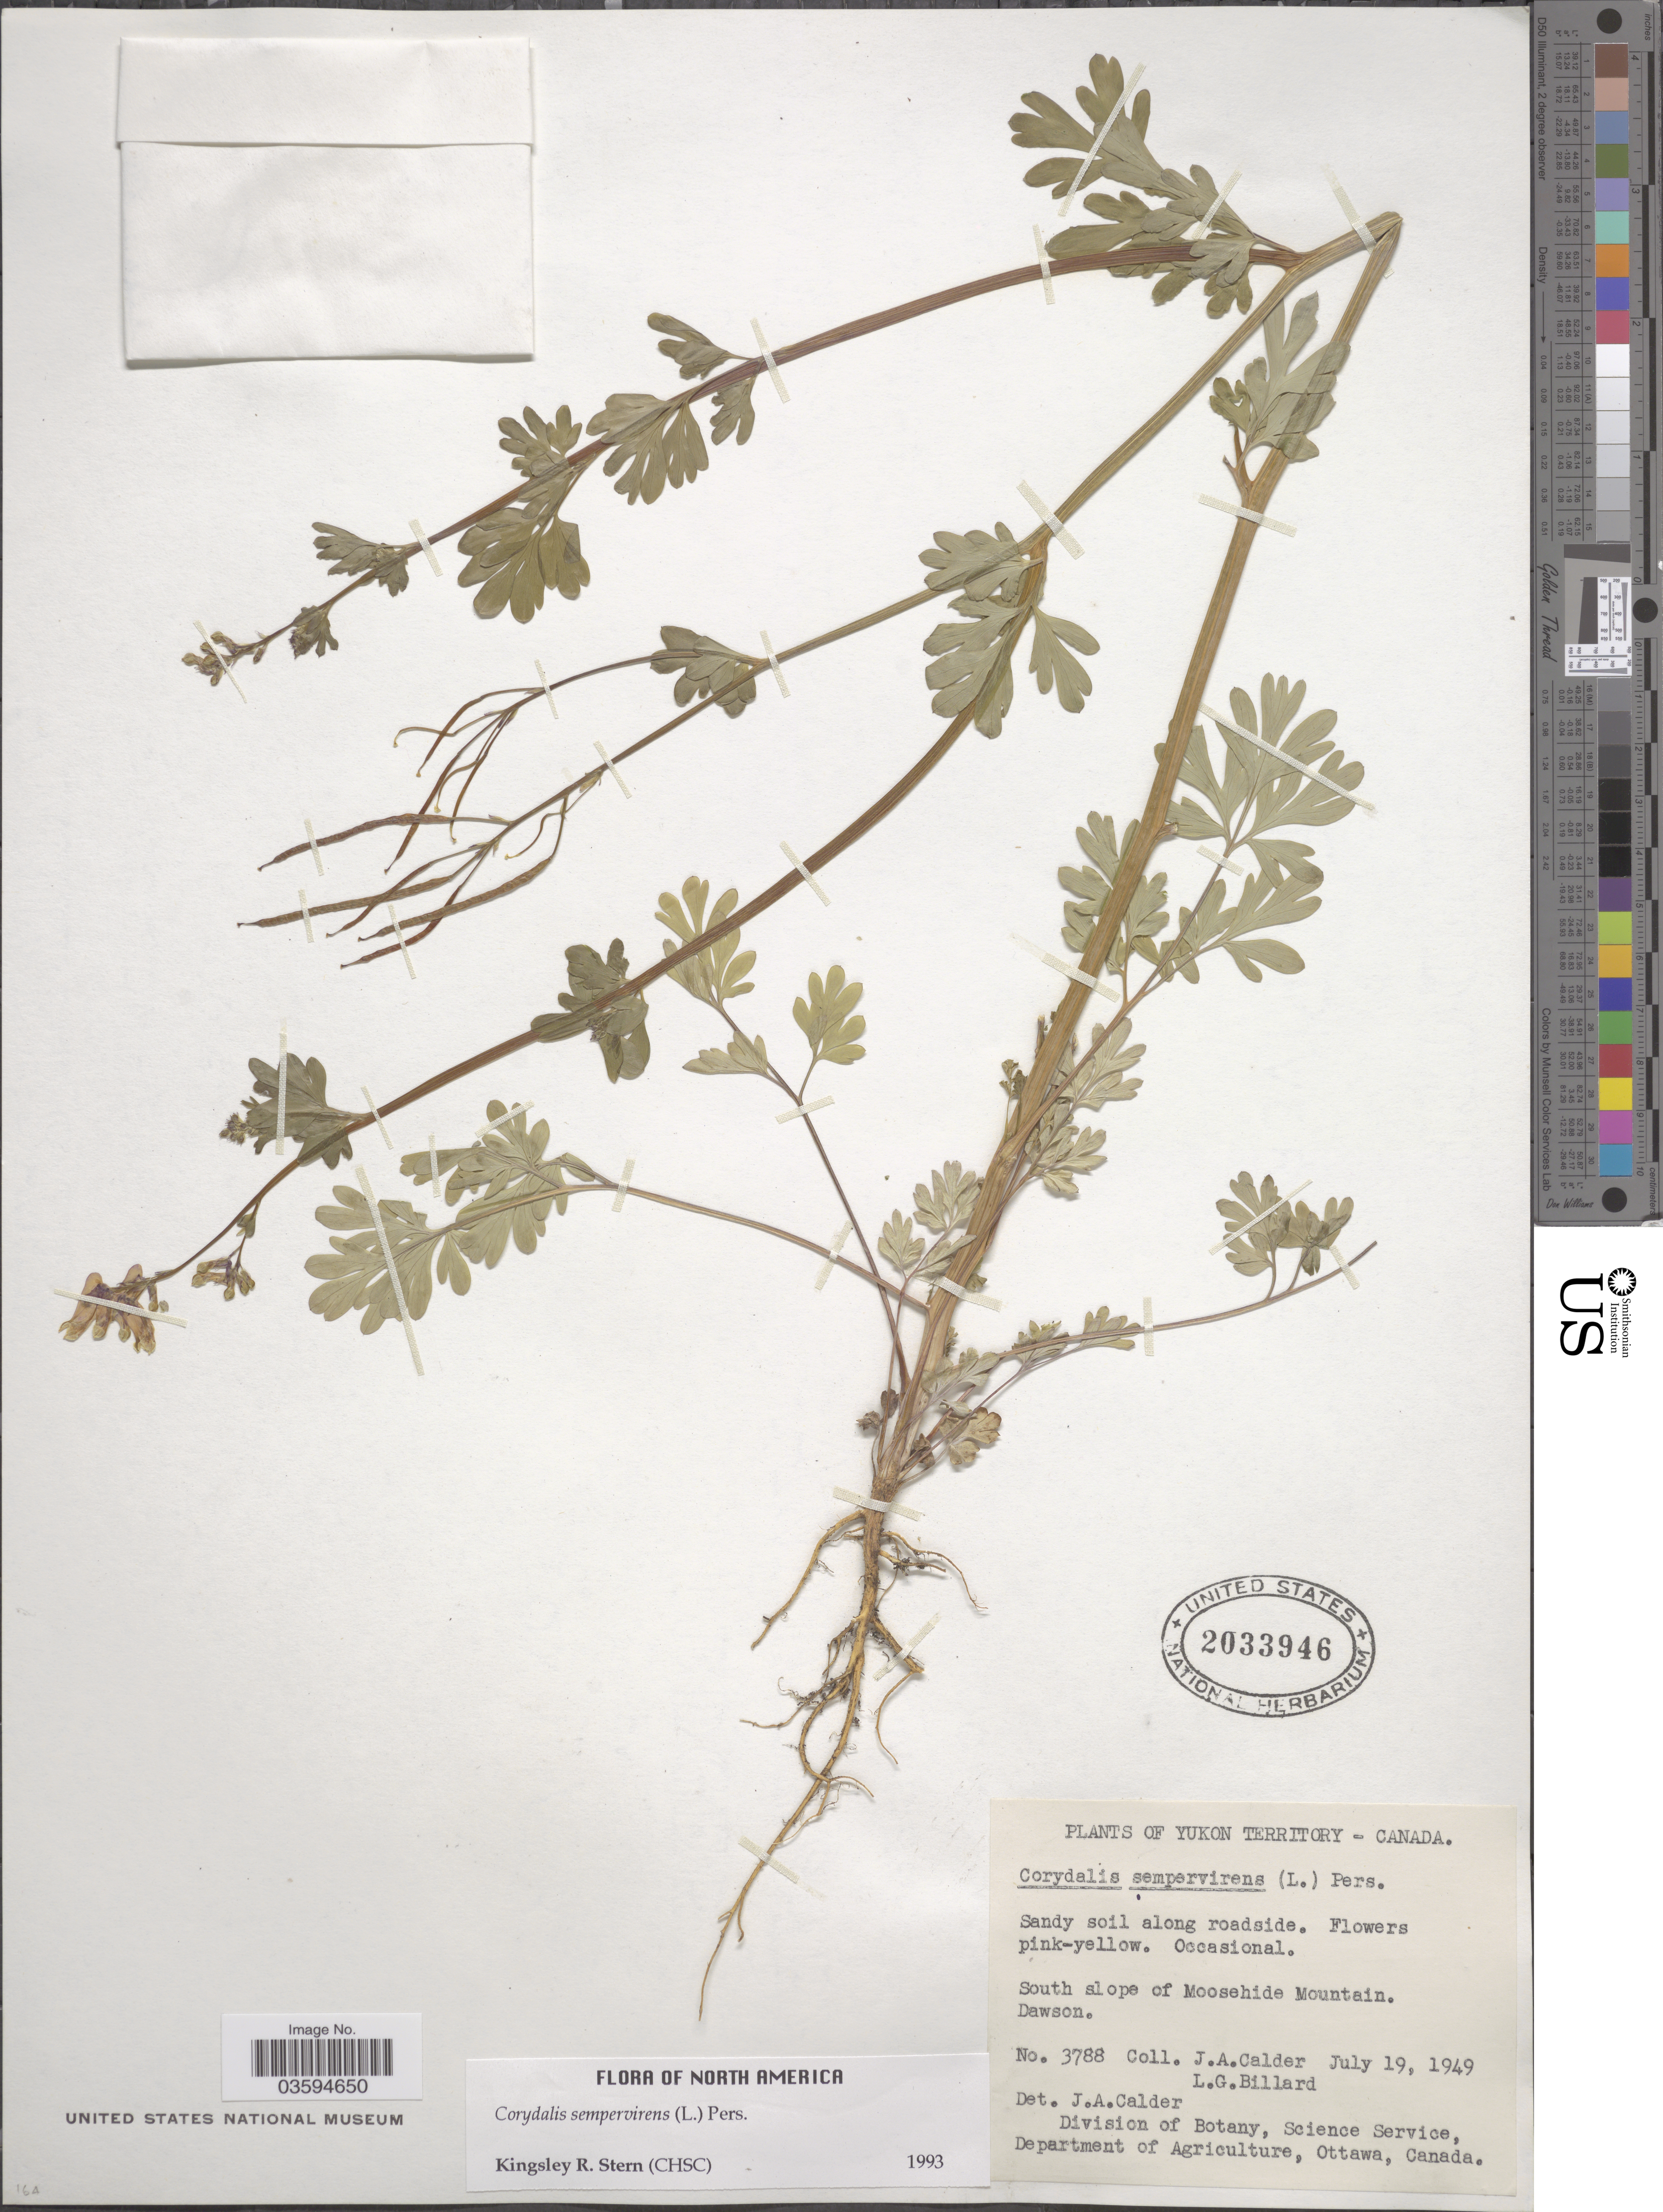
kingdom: Plantae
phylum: Tracheophyta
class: Magnoliopsida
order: Ranunculales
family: Papaveraceae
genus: Capnoides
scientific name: Capnoides sempervirens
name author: (L.) Borkh.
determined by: Strong, M. T., (US), Smithsonian Institution - National Museum of Natural History (UNITED STATES)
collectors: J. A. Calder & L. Billard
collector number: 3788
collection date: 1949-07-19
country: Canada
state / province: Yukon Territory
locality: South slope of Moosehide Mountain. Dawson.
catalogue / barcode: US 2033946